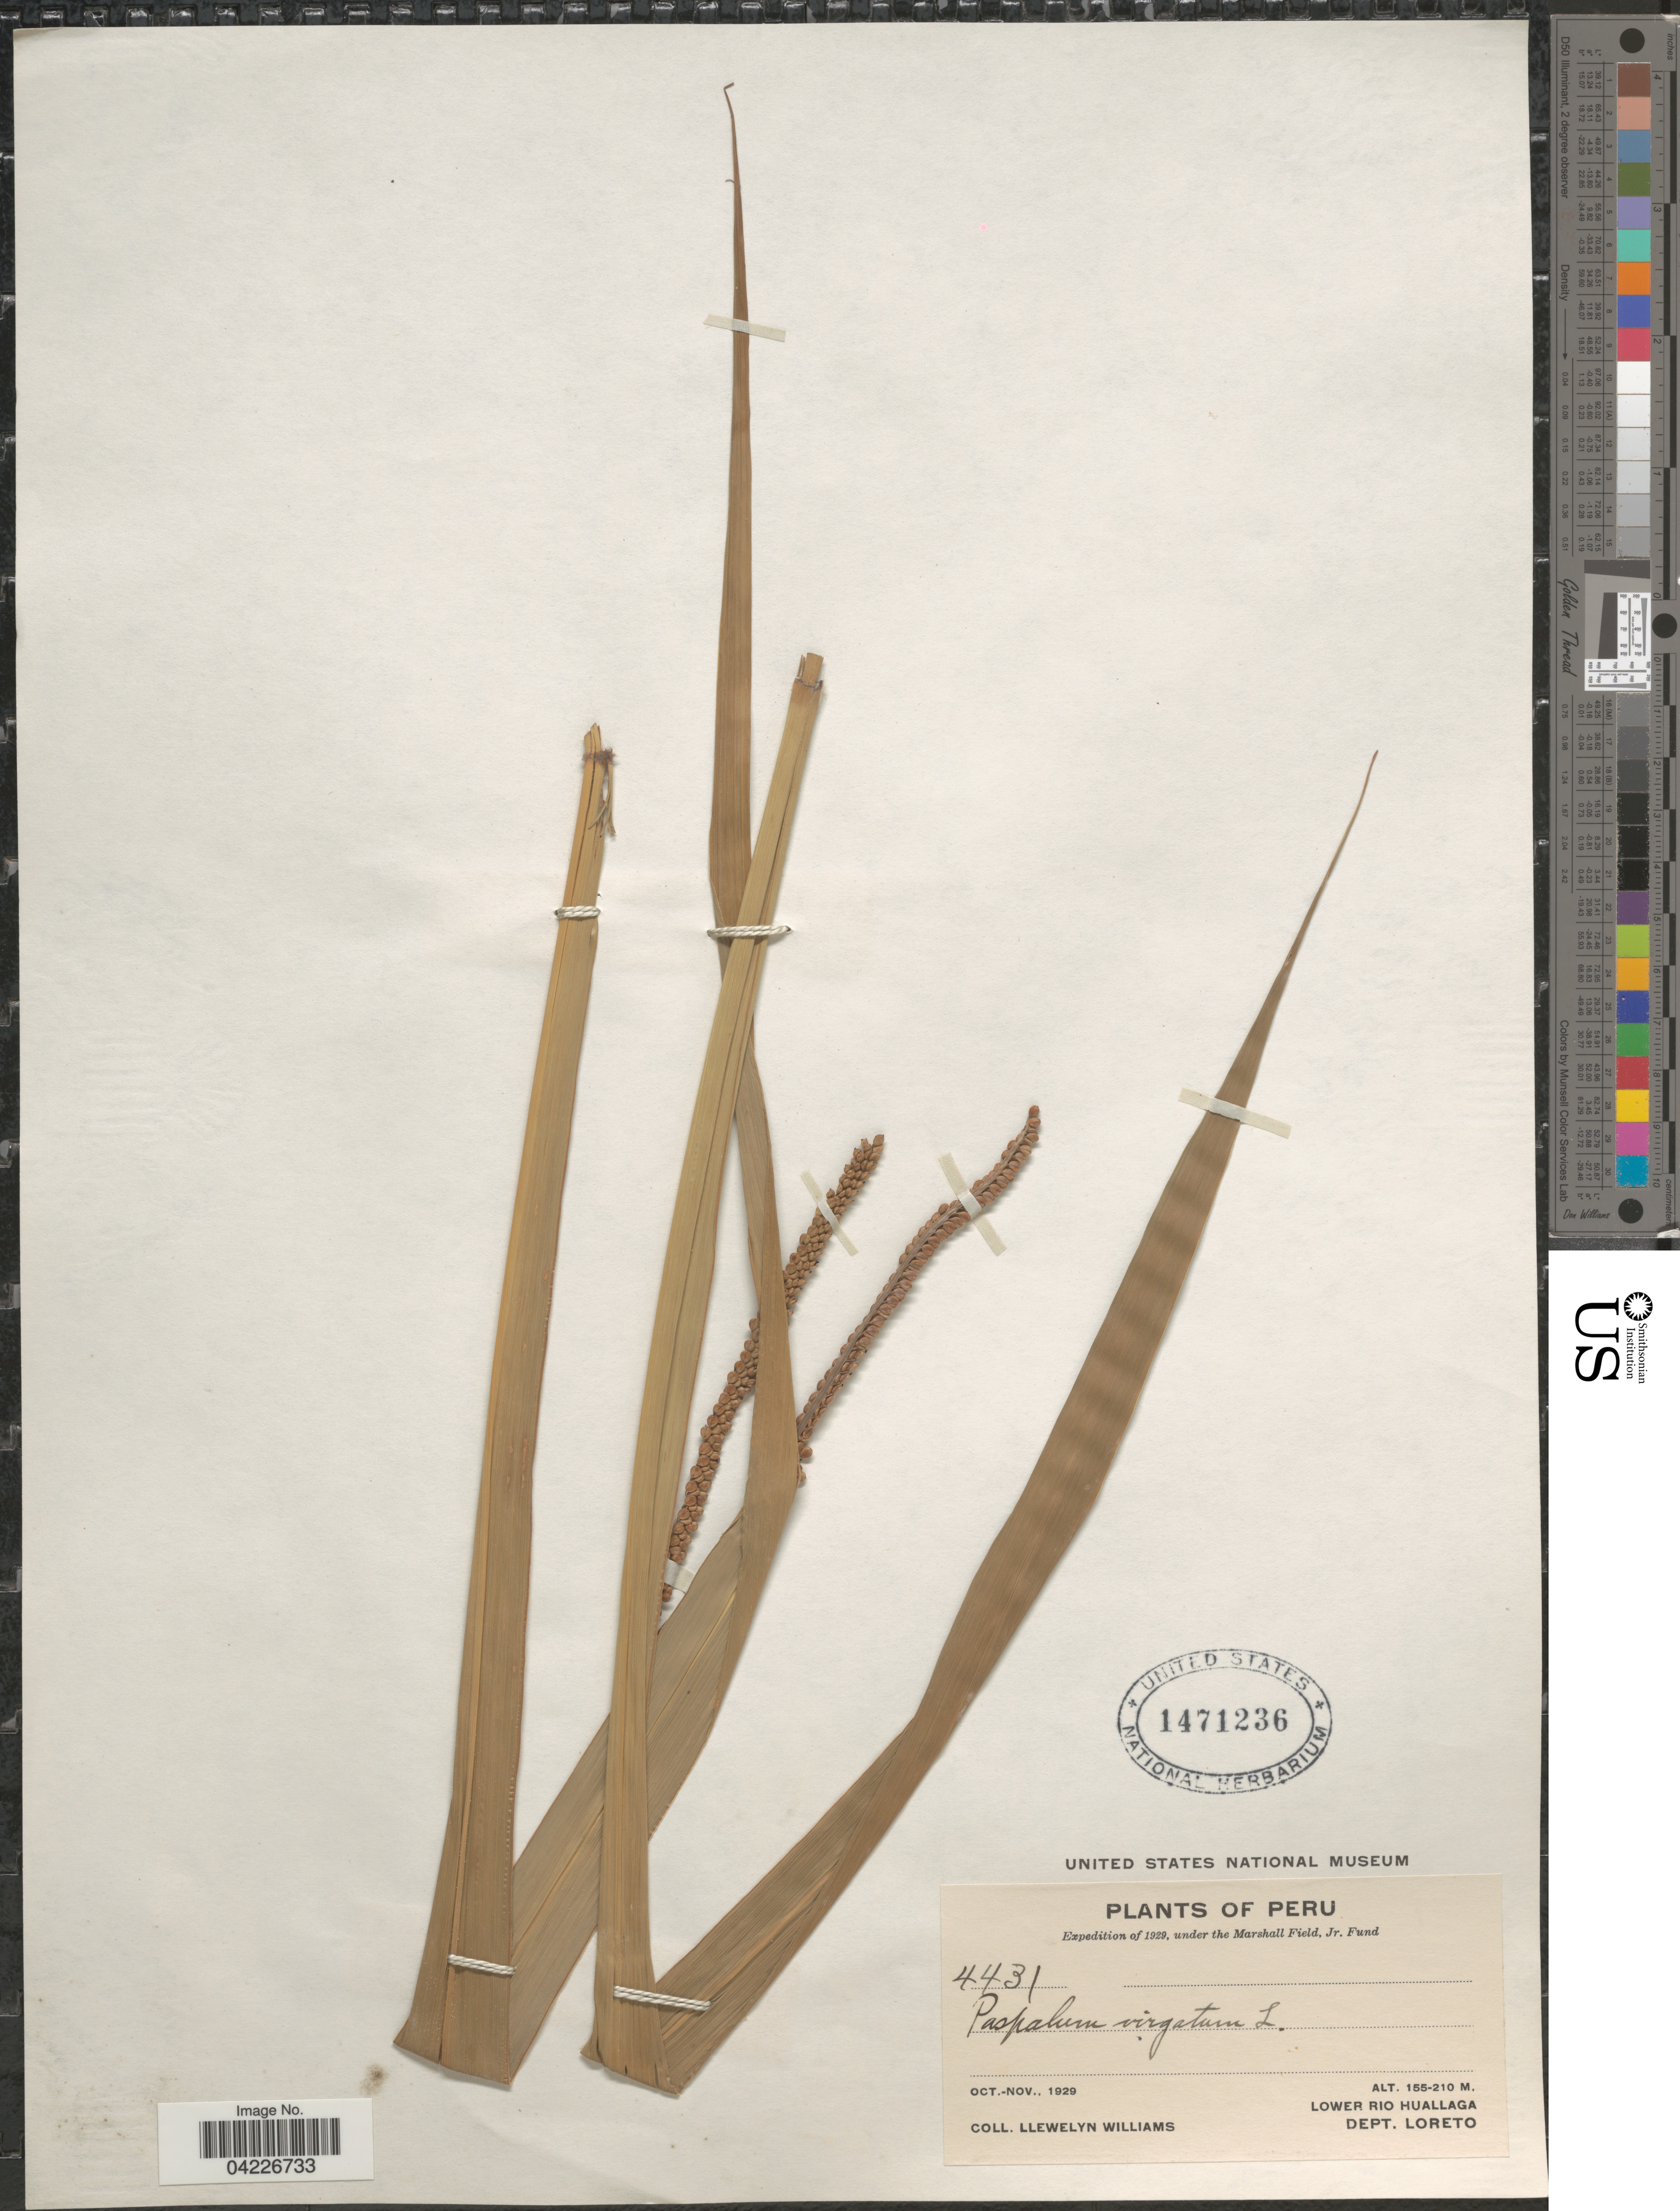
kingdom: Plantae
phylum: Tracheophyta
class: Liliopsida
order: Poales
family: Poaceae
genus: Paspalum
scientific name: Paspalum virgatum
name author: L.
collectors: Ll. Williams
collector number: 4431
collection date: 1929-10/1929-11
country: Peru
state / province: Loreto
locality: Expedition of 1929. Lower Rio Huallaga. Dept. Loreto.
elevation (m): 155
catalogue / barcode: US 1471236